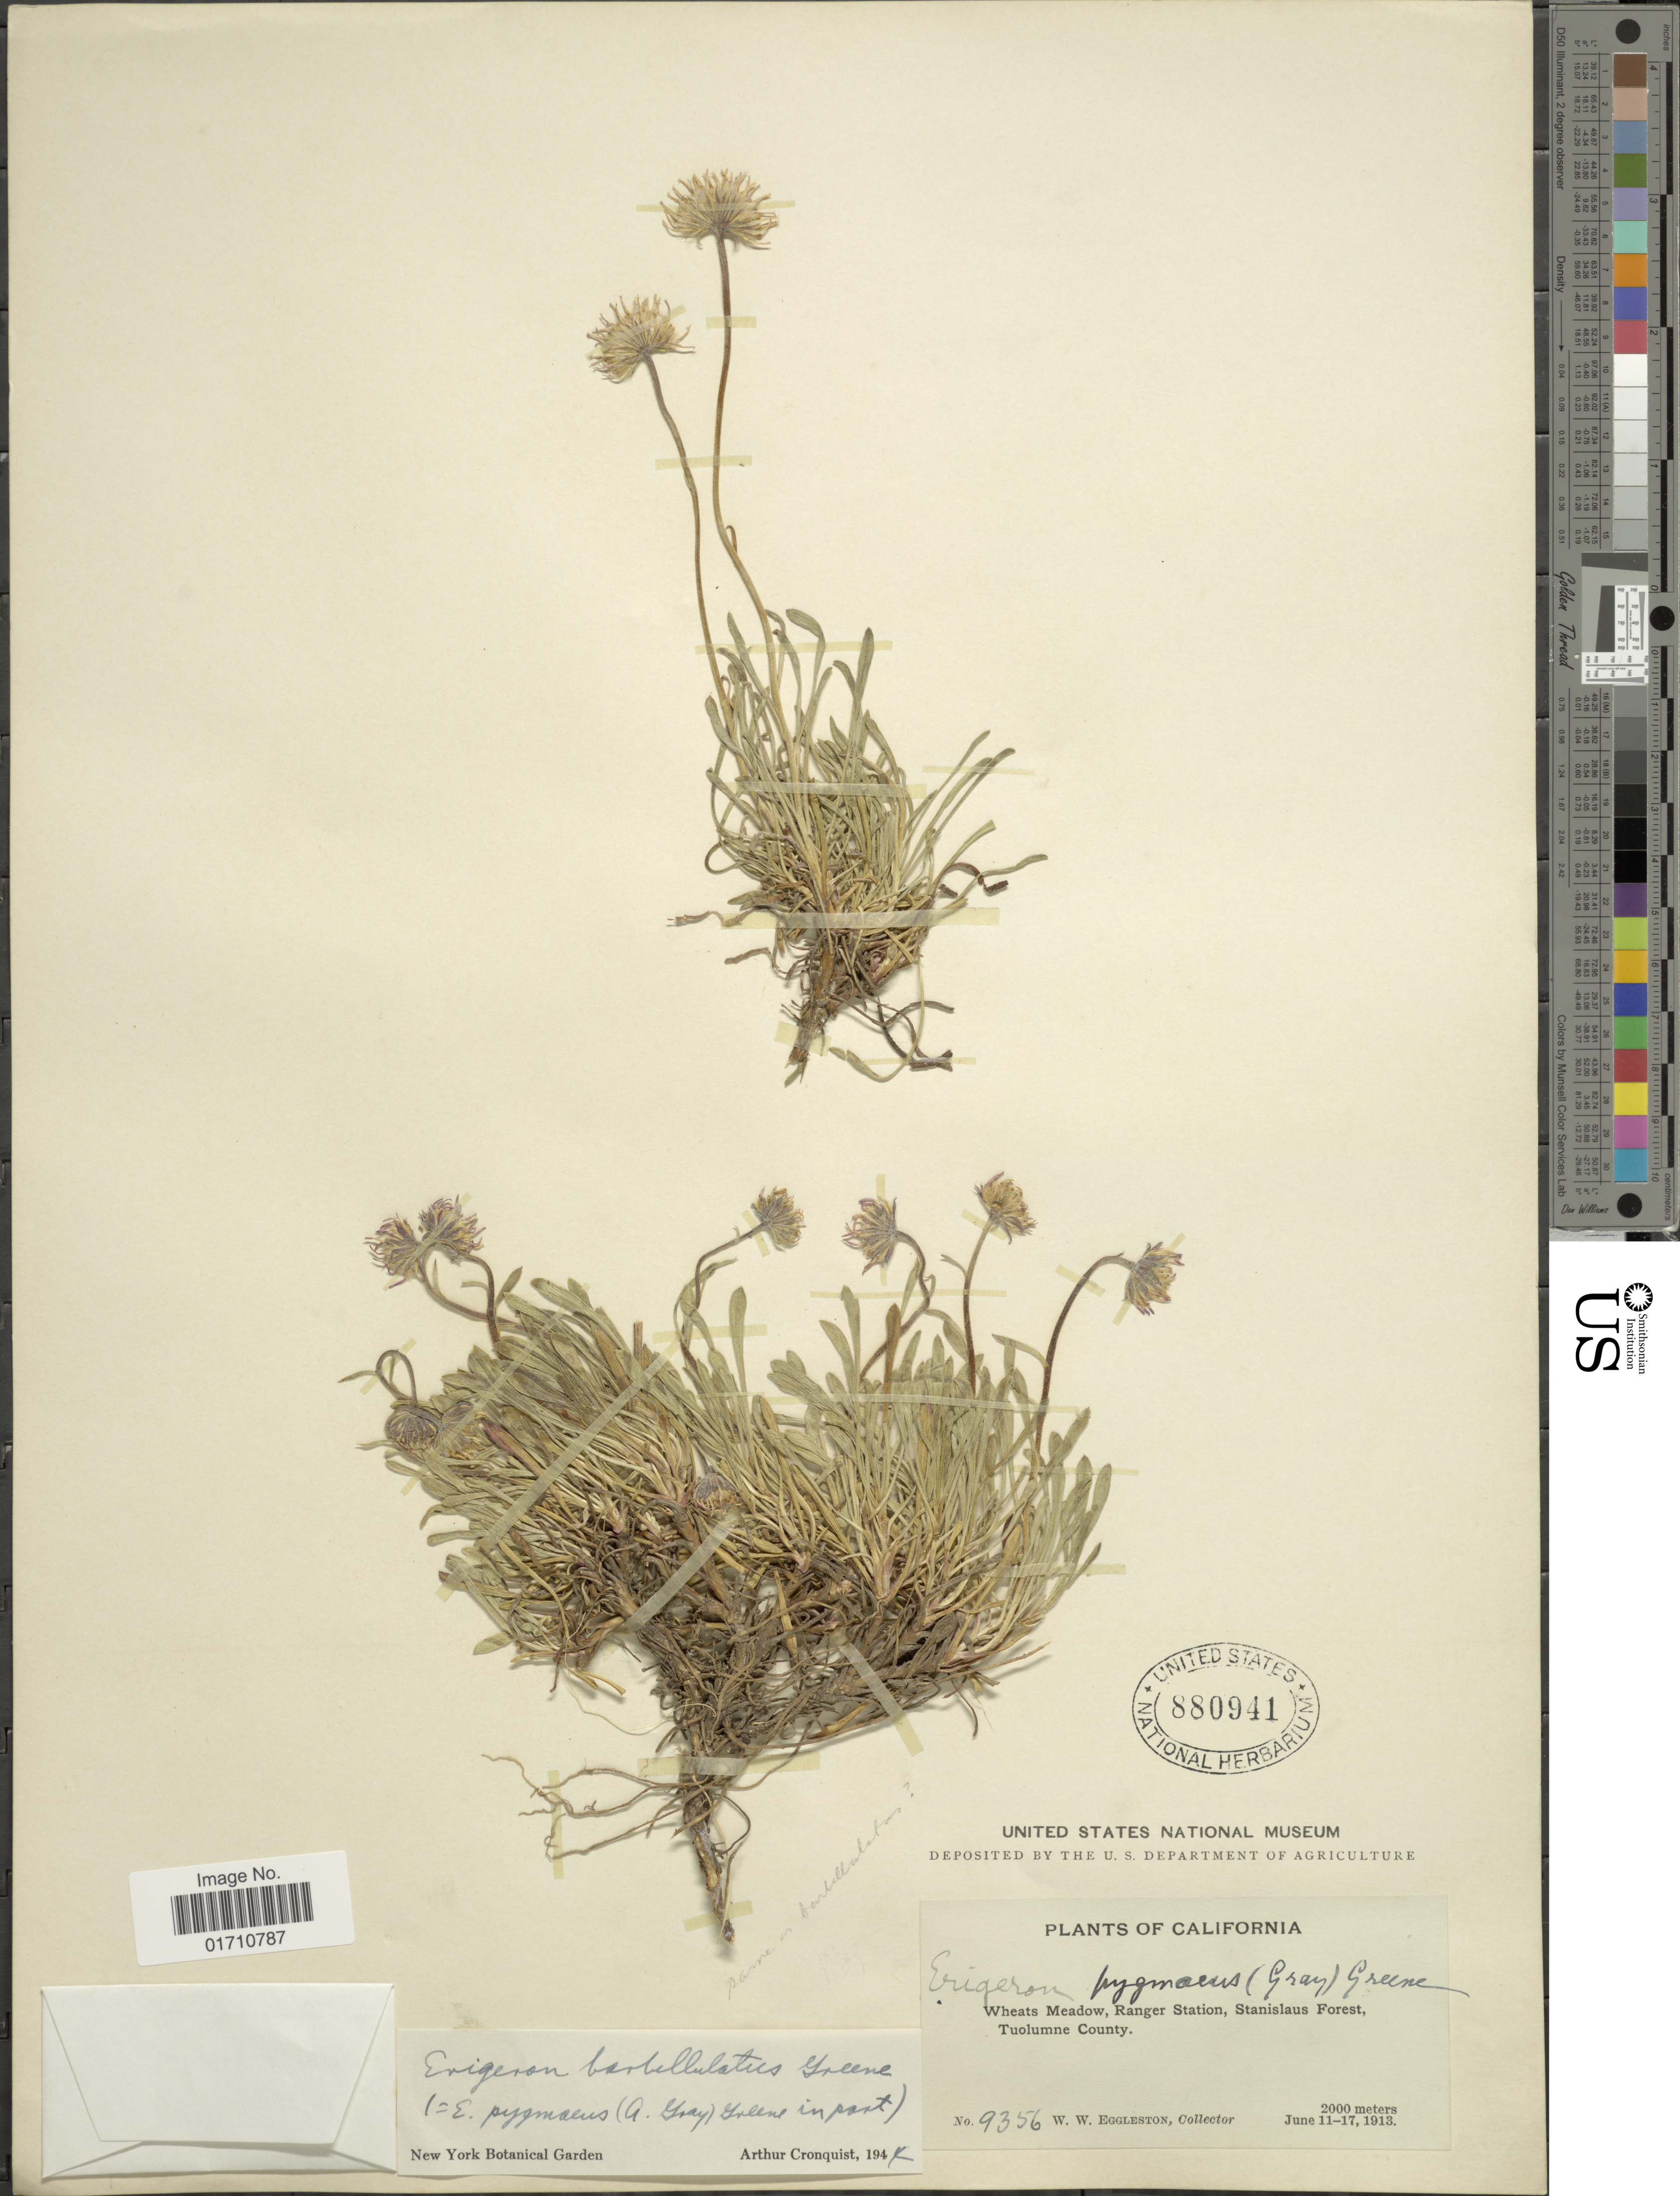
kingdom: Plantae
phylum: Tracheophyta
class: Magnoliopsida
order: Asterales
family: Asteraceae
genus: Erigeron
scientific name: Erigeron barbellulatus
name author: Greene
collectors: W. W. Eggleston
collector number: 9356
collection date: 1913-06-11/1913-06-17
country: United States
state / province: California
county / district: Tuolumne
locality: Wheats Meadow, Ranger Station, Stanislaus Forest, Tuolumne County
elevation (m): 2000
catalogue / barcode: US 880941